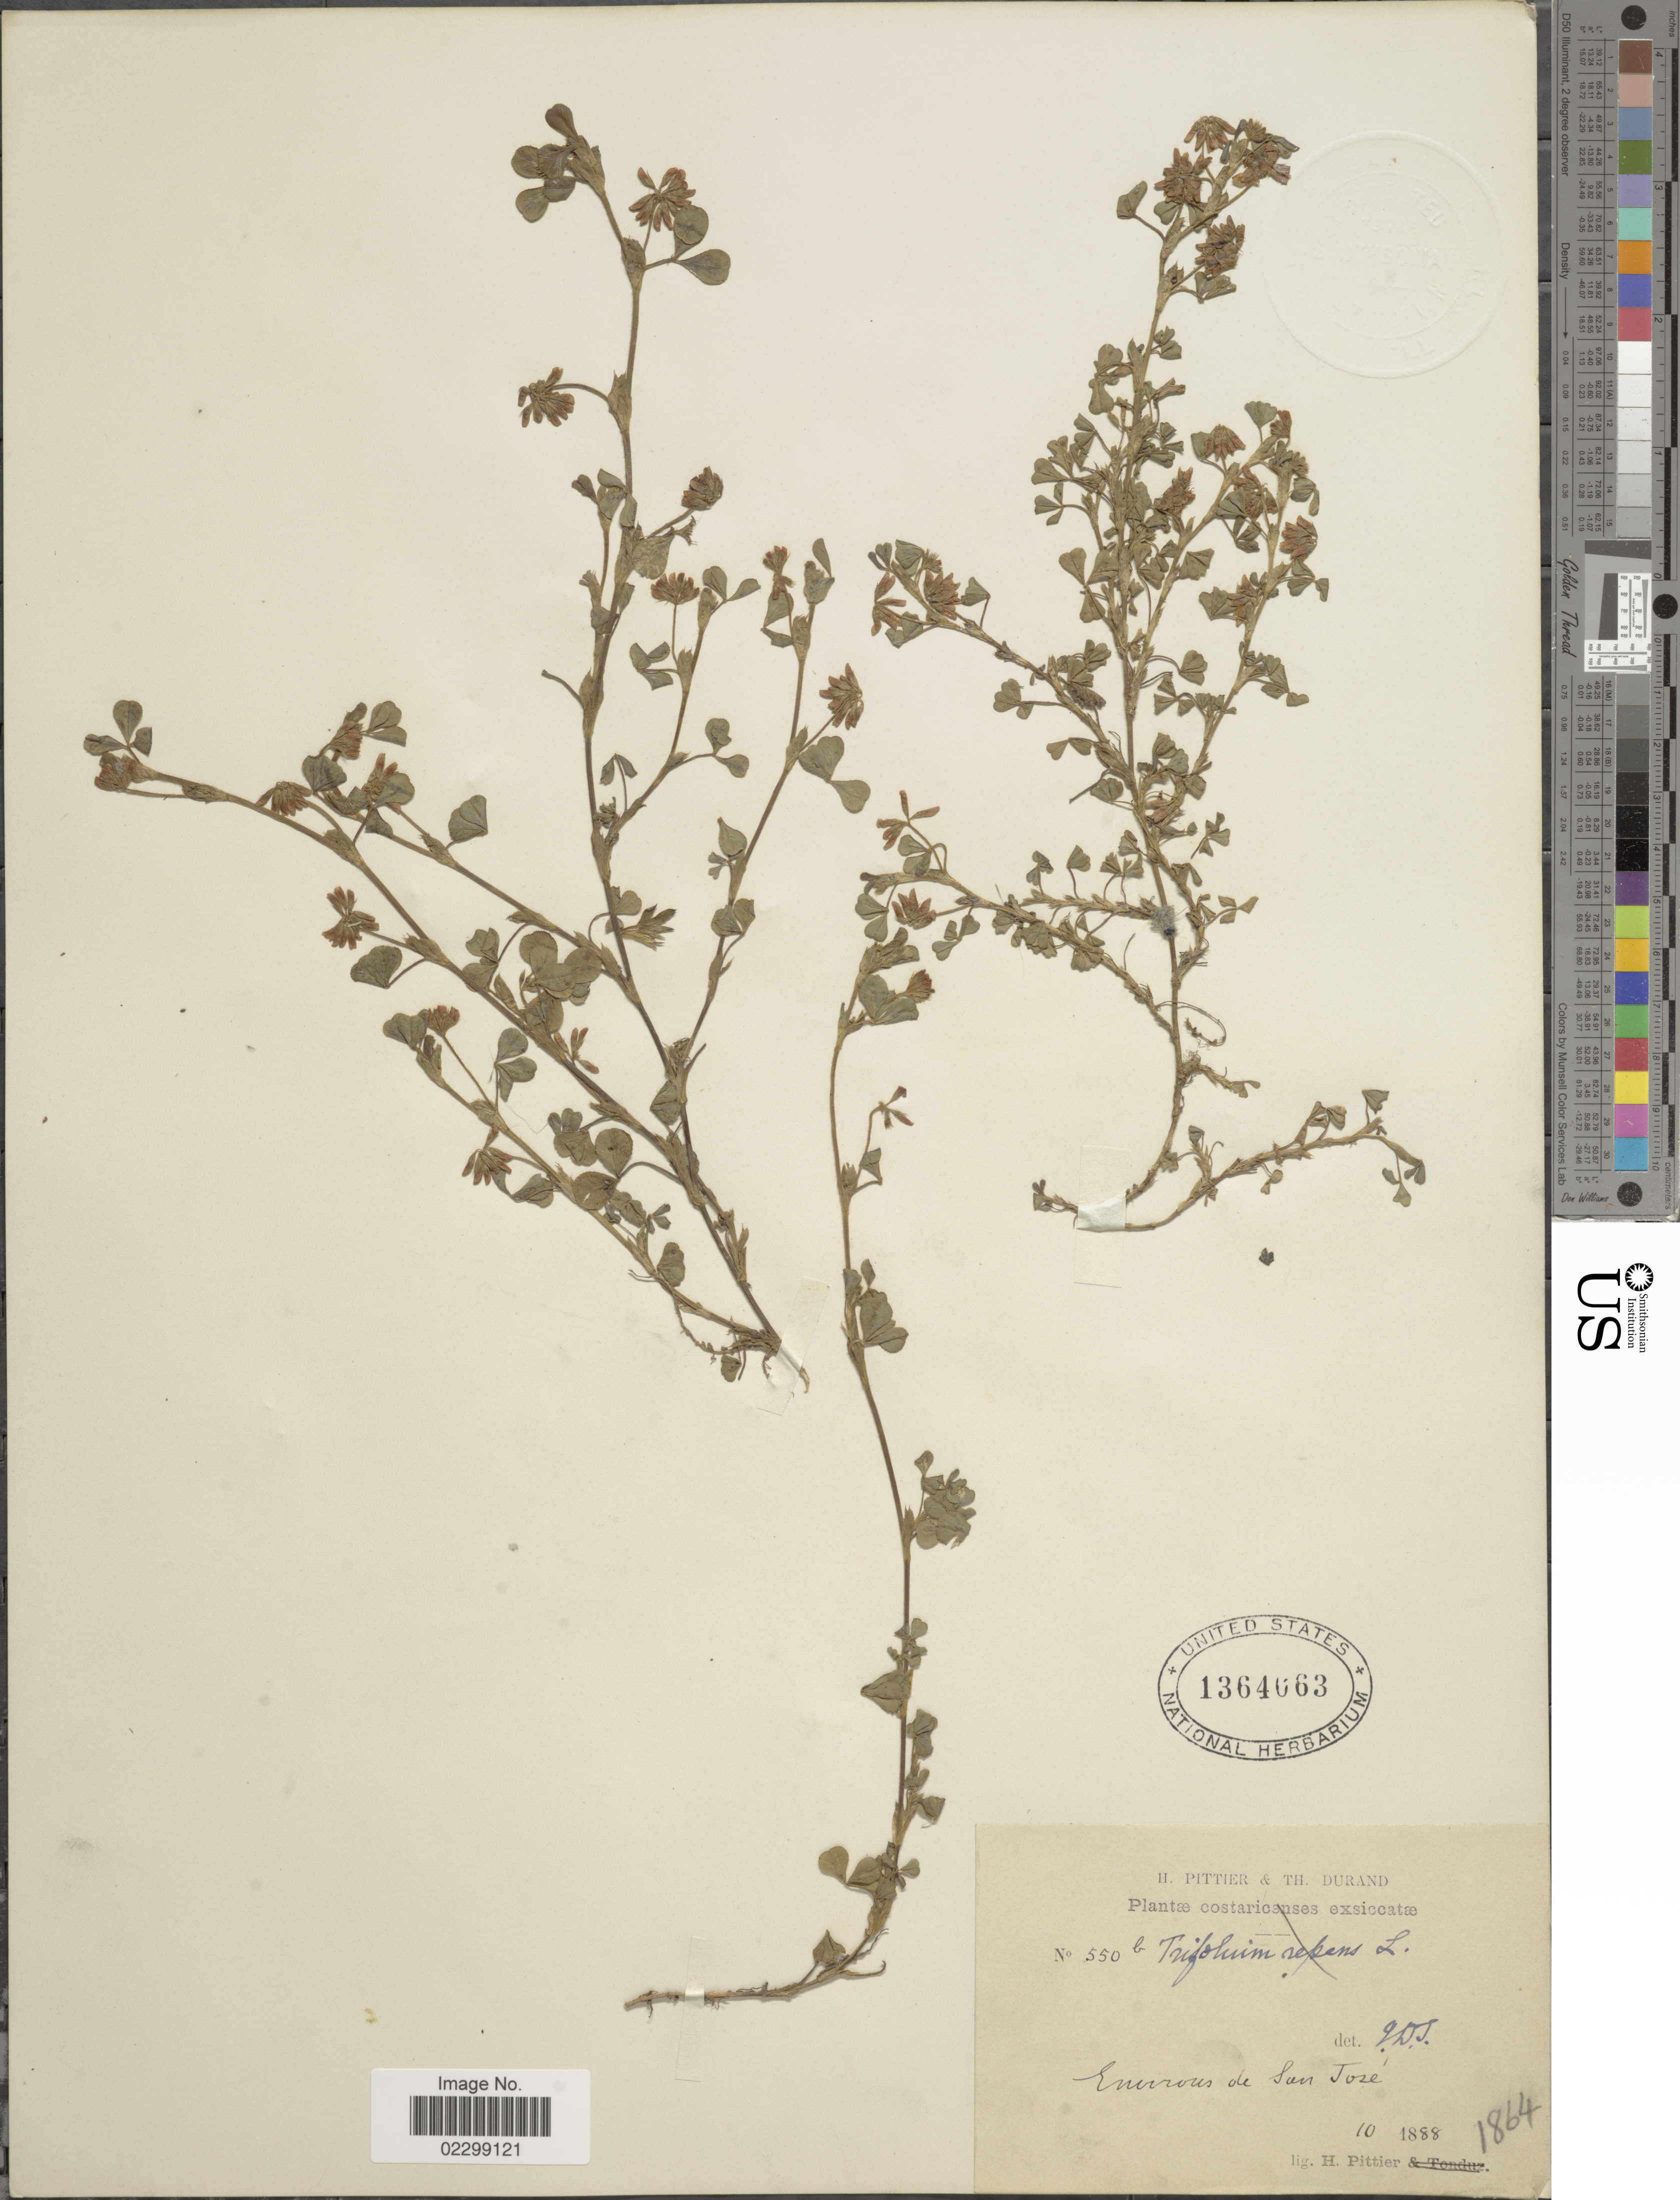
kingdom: Plantae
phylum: Tracheophyta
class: Magnoliopsida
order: Fabales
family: Fabaceae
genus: Trifolium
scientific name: Trifolium sp.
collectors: H. F. Pittier & T. Durand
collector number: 550b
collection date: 1888-10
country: Costa Rica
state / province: San José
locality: Environs de San José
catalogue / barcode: US 1364063